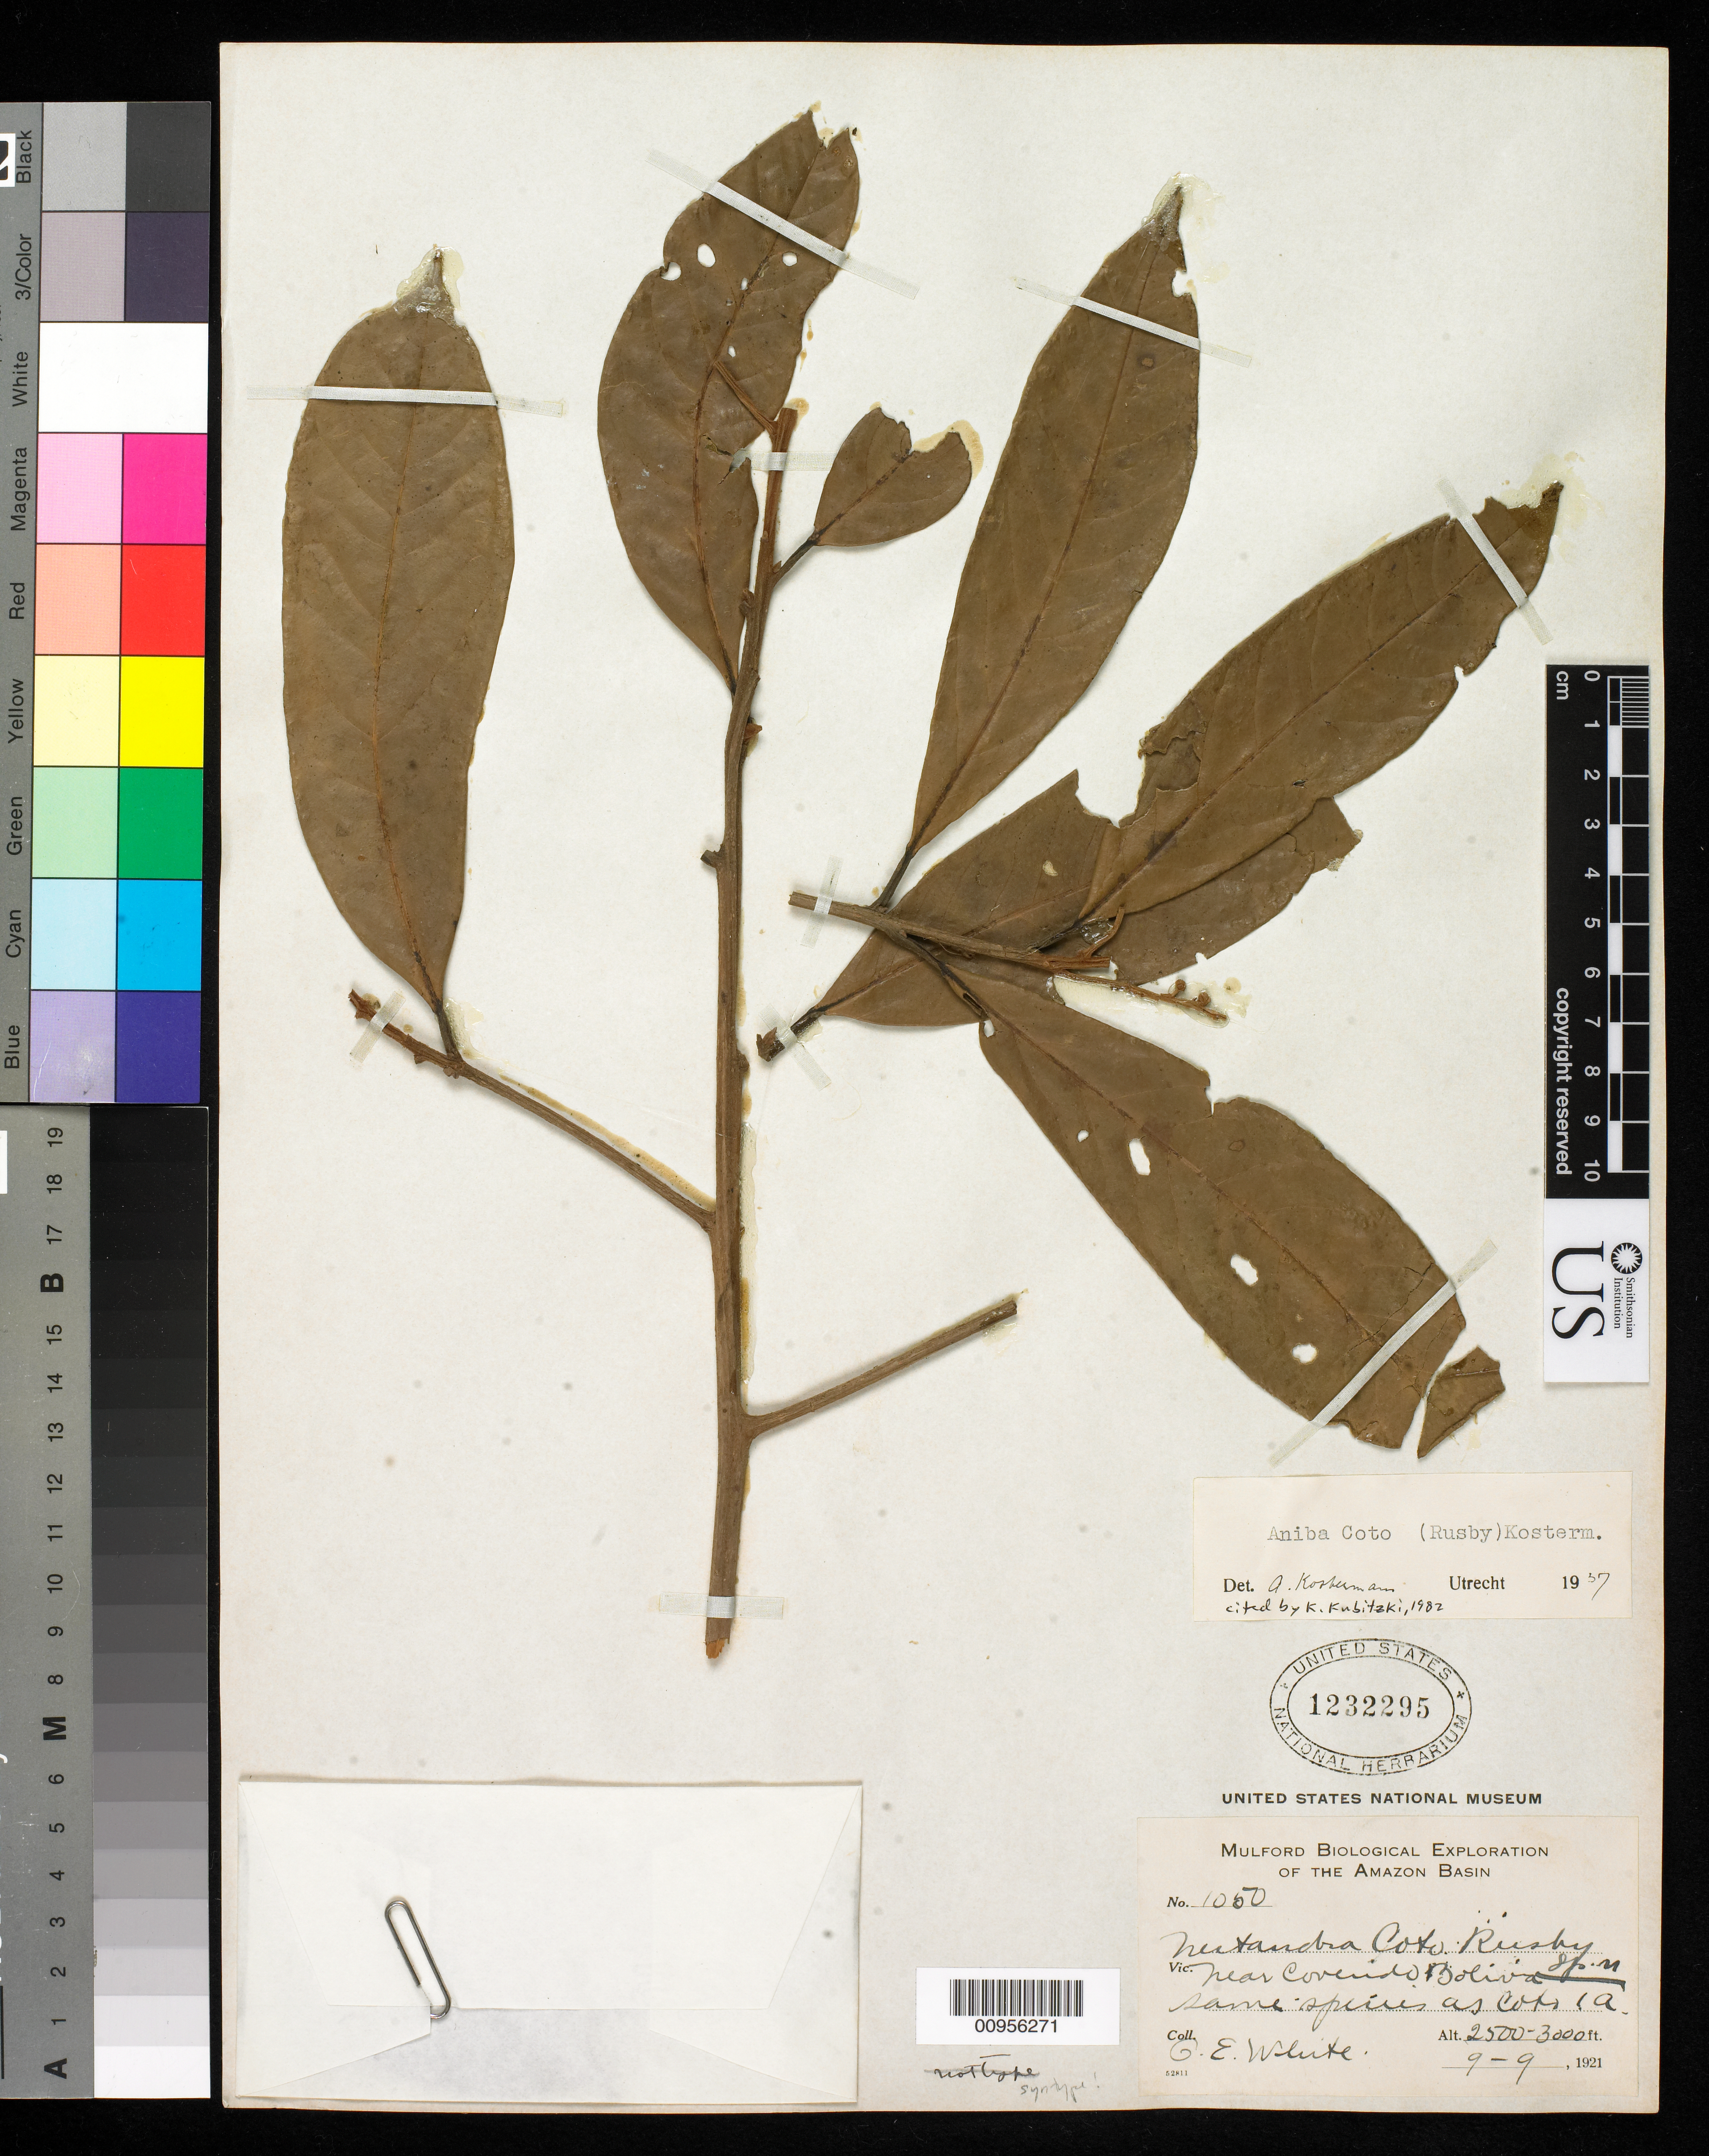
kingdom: Plantae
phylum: Tracheophyta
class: Magnoliopsida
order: Laurales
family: Lauraceae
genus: Nectandra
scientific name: Nectandra coto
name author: Rusby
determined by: Kostermans, A. J. G. H.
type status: Syntype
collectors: O. E. White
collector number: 1050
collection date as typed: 9-9, 1921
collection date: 1921-09-09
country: Bolivia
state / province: La Paz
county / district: Sud Yungas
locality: Covendo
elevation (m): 762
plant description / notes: Lectotype collection is White 1048 as (effectively) designated by Kostermans, Recueil Trav. Bot. Neerl. 35: 916 (1938).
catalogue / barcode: US 1232295